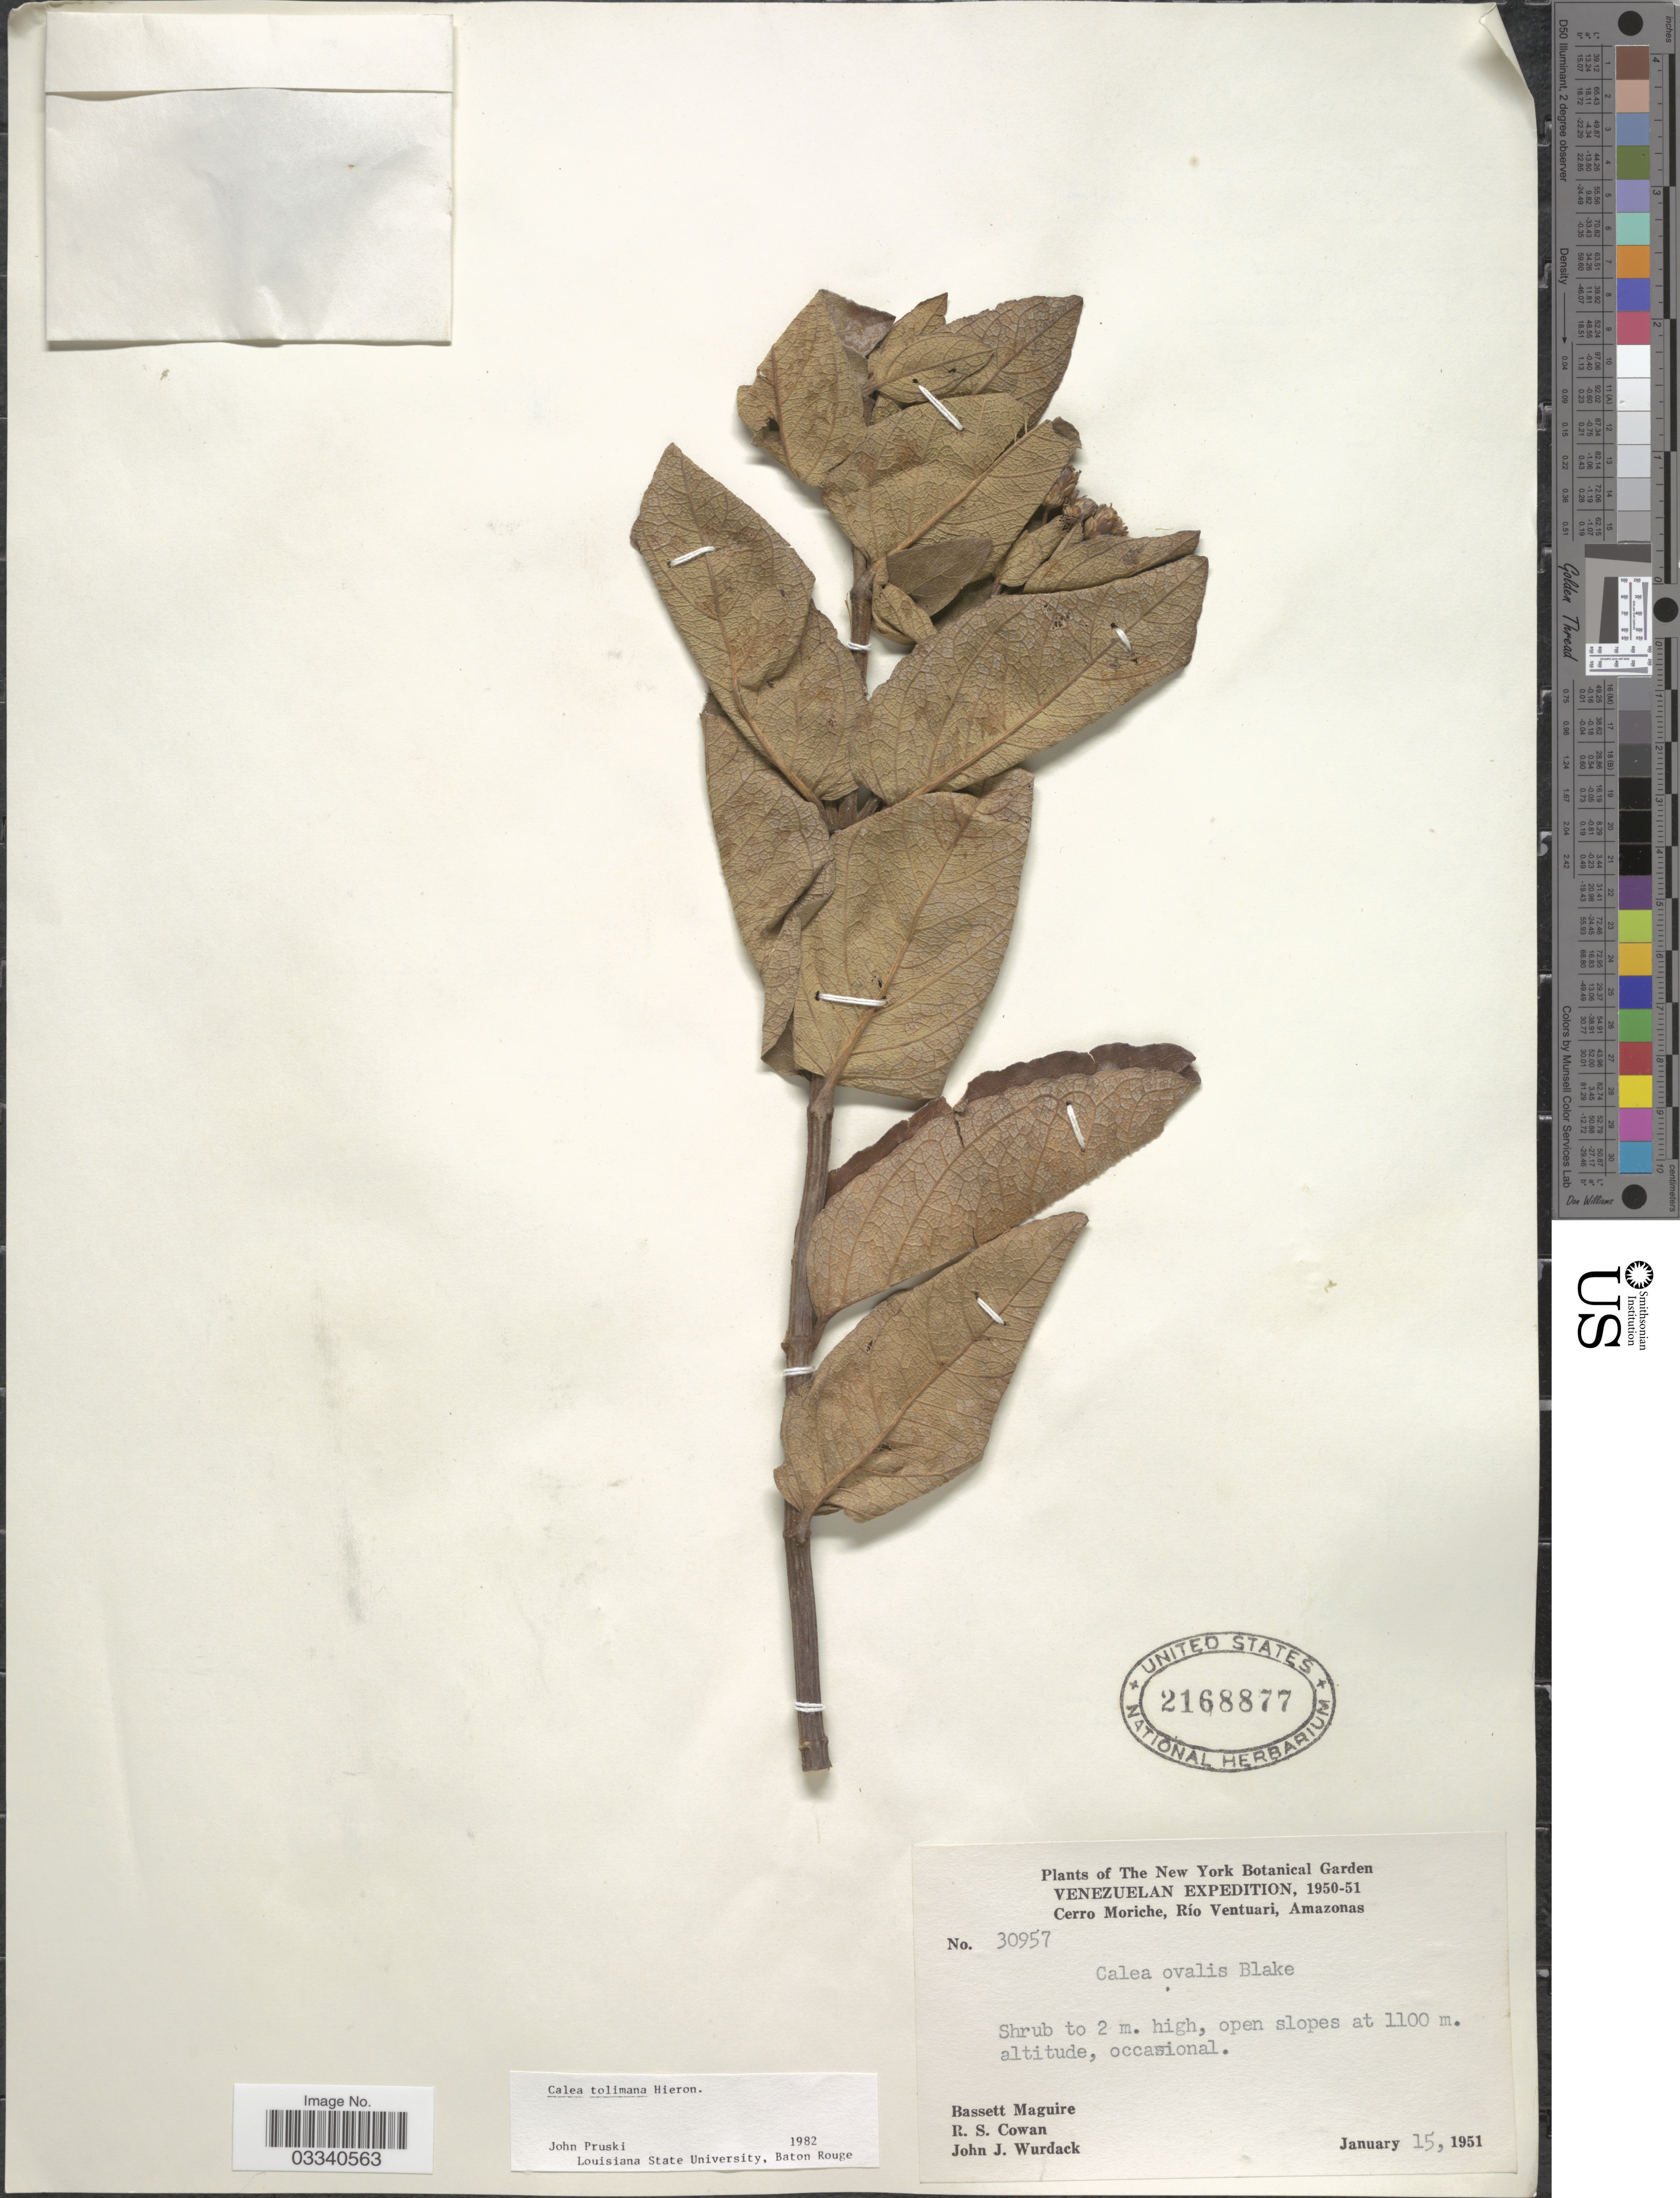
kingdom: Plantae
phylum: Tracheophyta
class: Magnoliopsida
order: Asterales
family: Asteraceae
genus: Calea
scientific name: Calea tolimana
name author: Hieron.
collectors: B. Maguire, R. S. Cowan & J. J. Wurdack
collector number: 30957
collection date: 1951-01-15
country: Venezuela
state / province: Amazonas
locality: Cerro Moriche, Río Ventuari.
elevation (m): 1100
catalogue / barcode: US 2168877